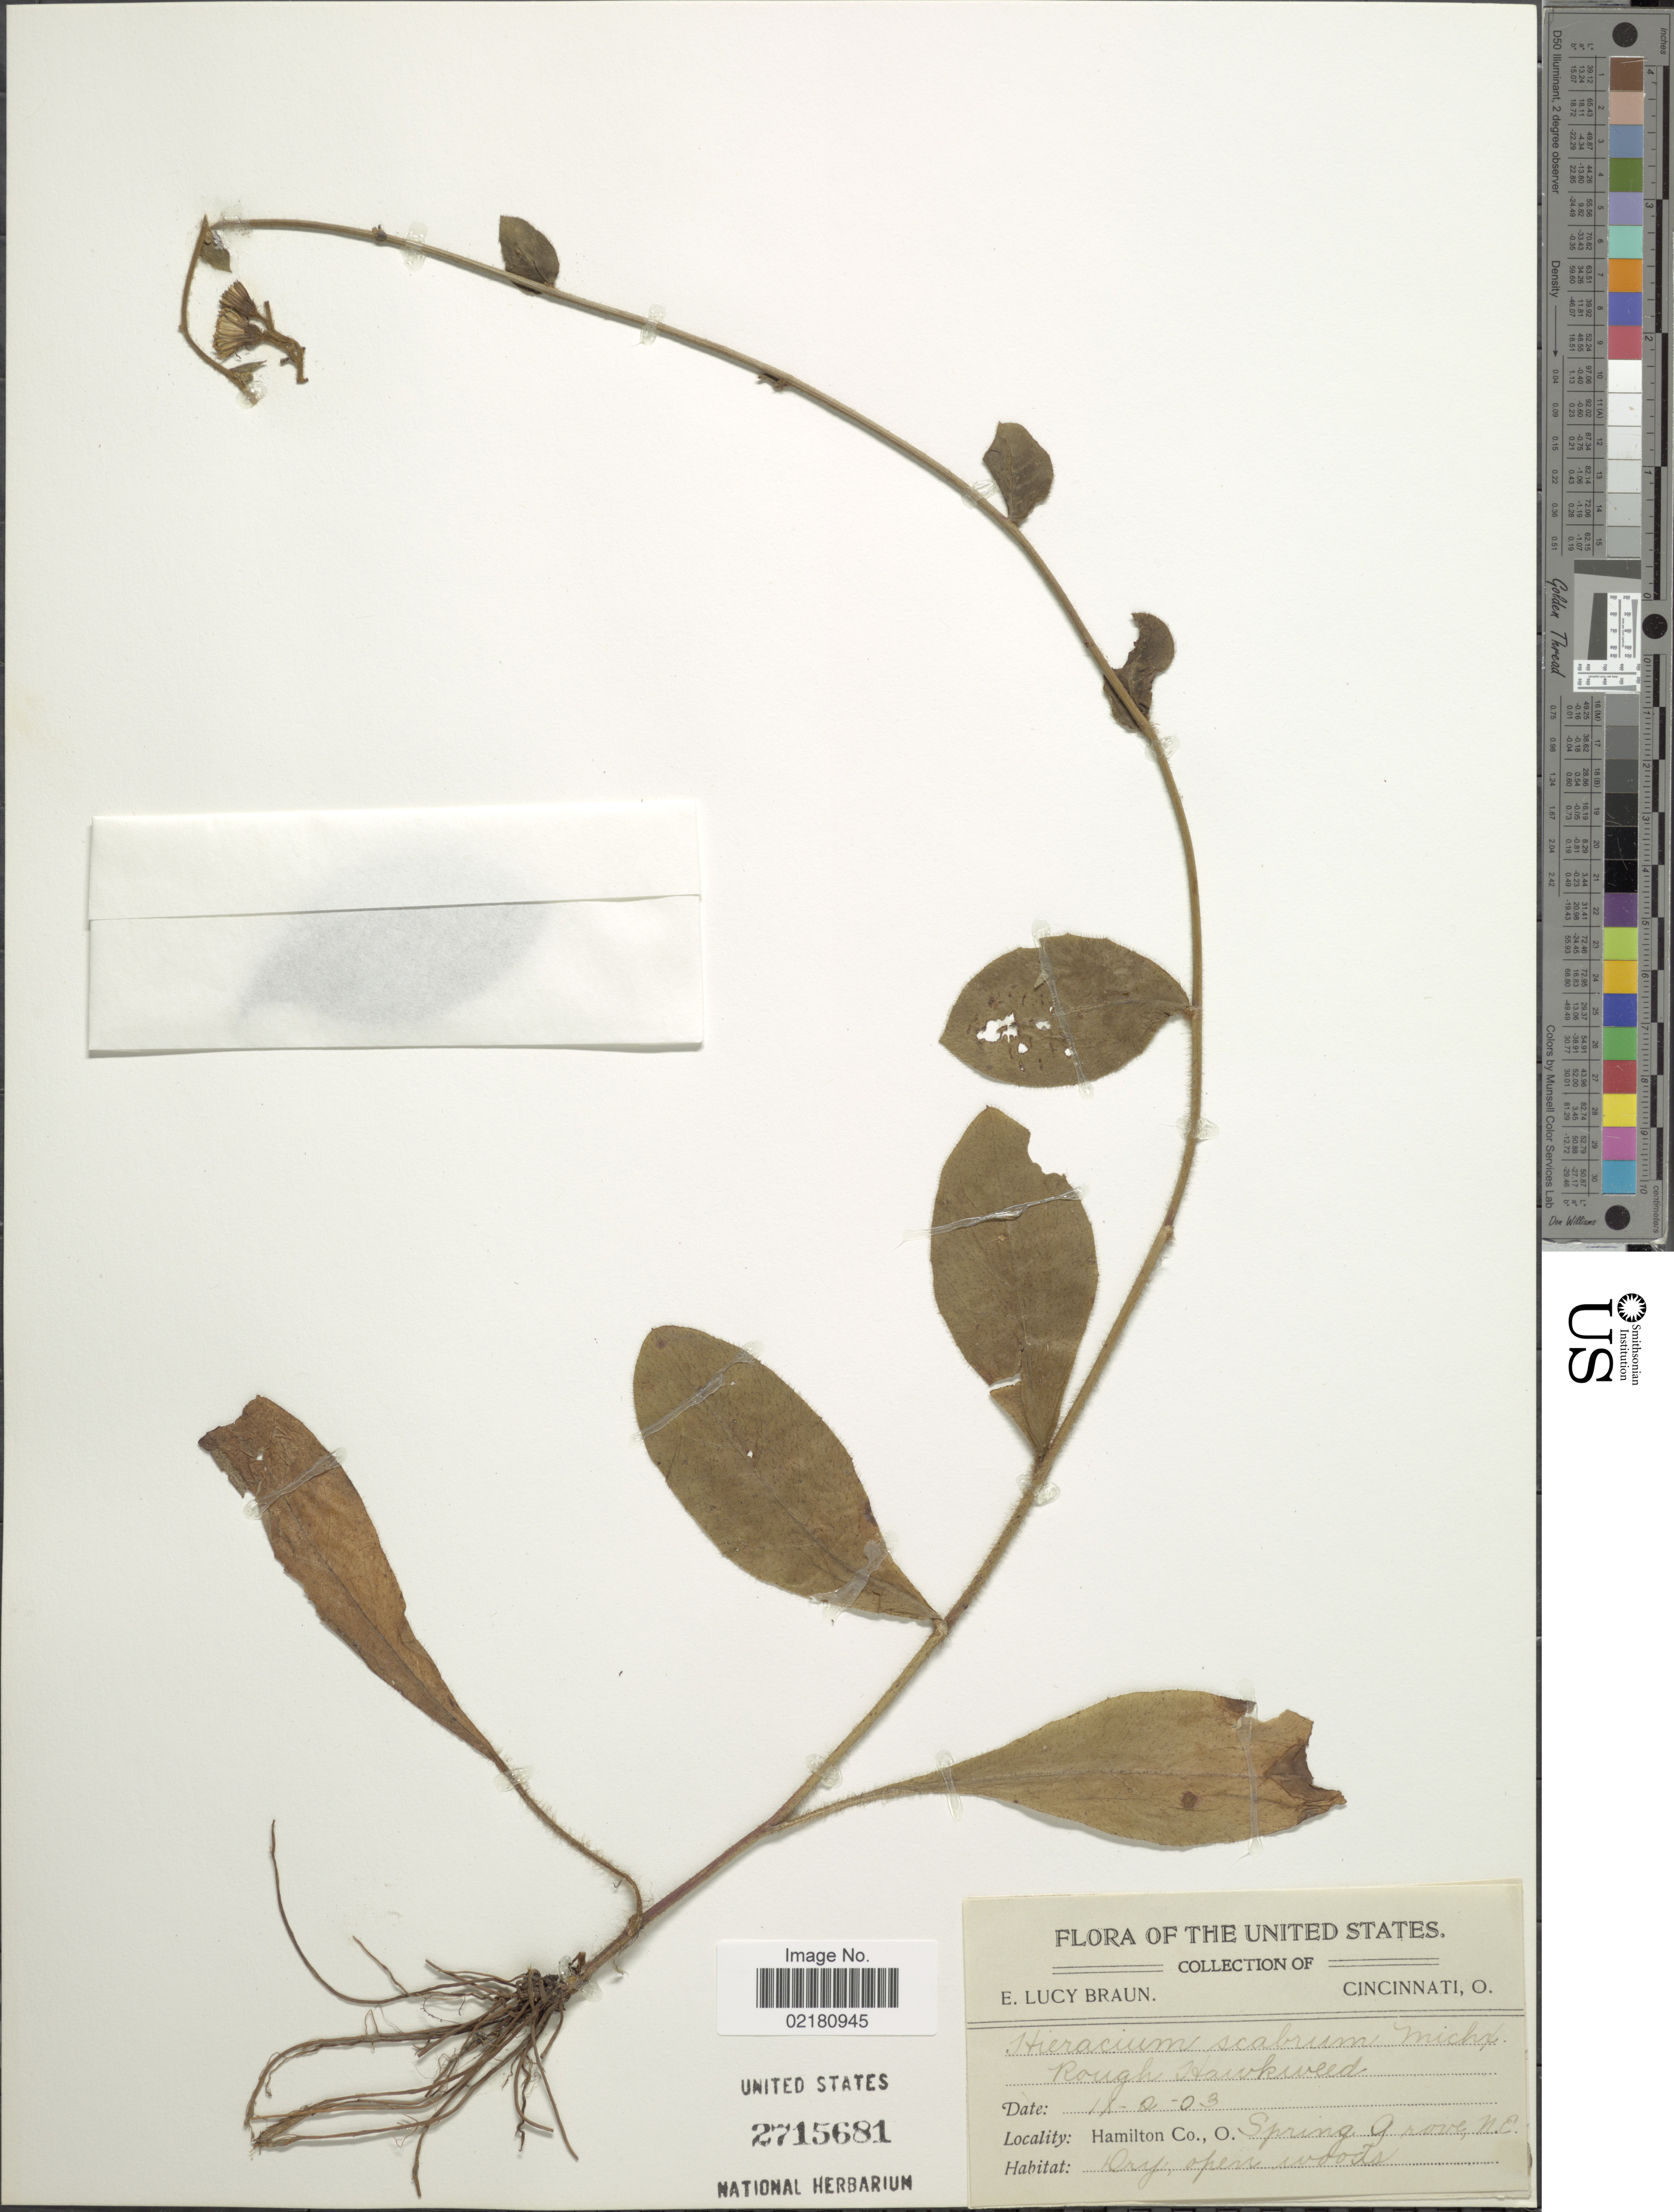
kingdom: Plantae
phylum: Tracheophyta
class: Magnoliopsida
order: Asterales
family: Asteraceae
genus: Pilosella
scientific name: Pilosella verruculata subsp. verruculata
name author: (Link) Soják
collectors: E. L. Braun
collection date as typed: Transcribed d/m/y: 18/2/03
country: United States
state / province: Ohio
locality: Hamilton Co. . Spring 9 rove, N.E. Dry open woods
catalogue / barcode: US 2715681